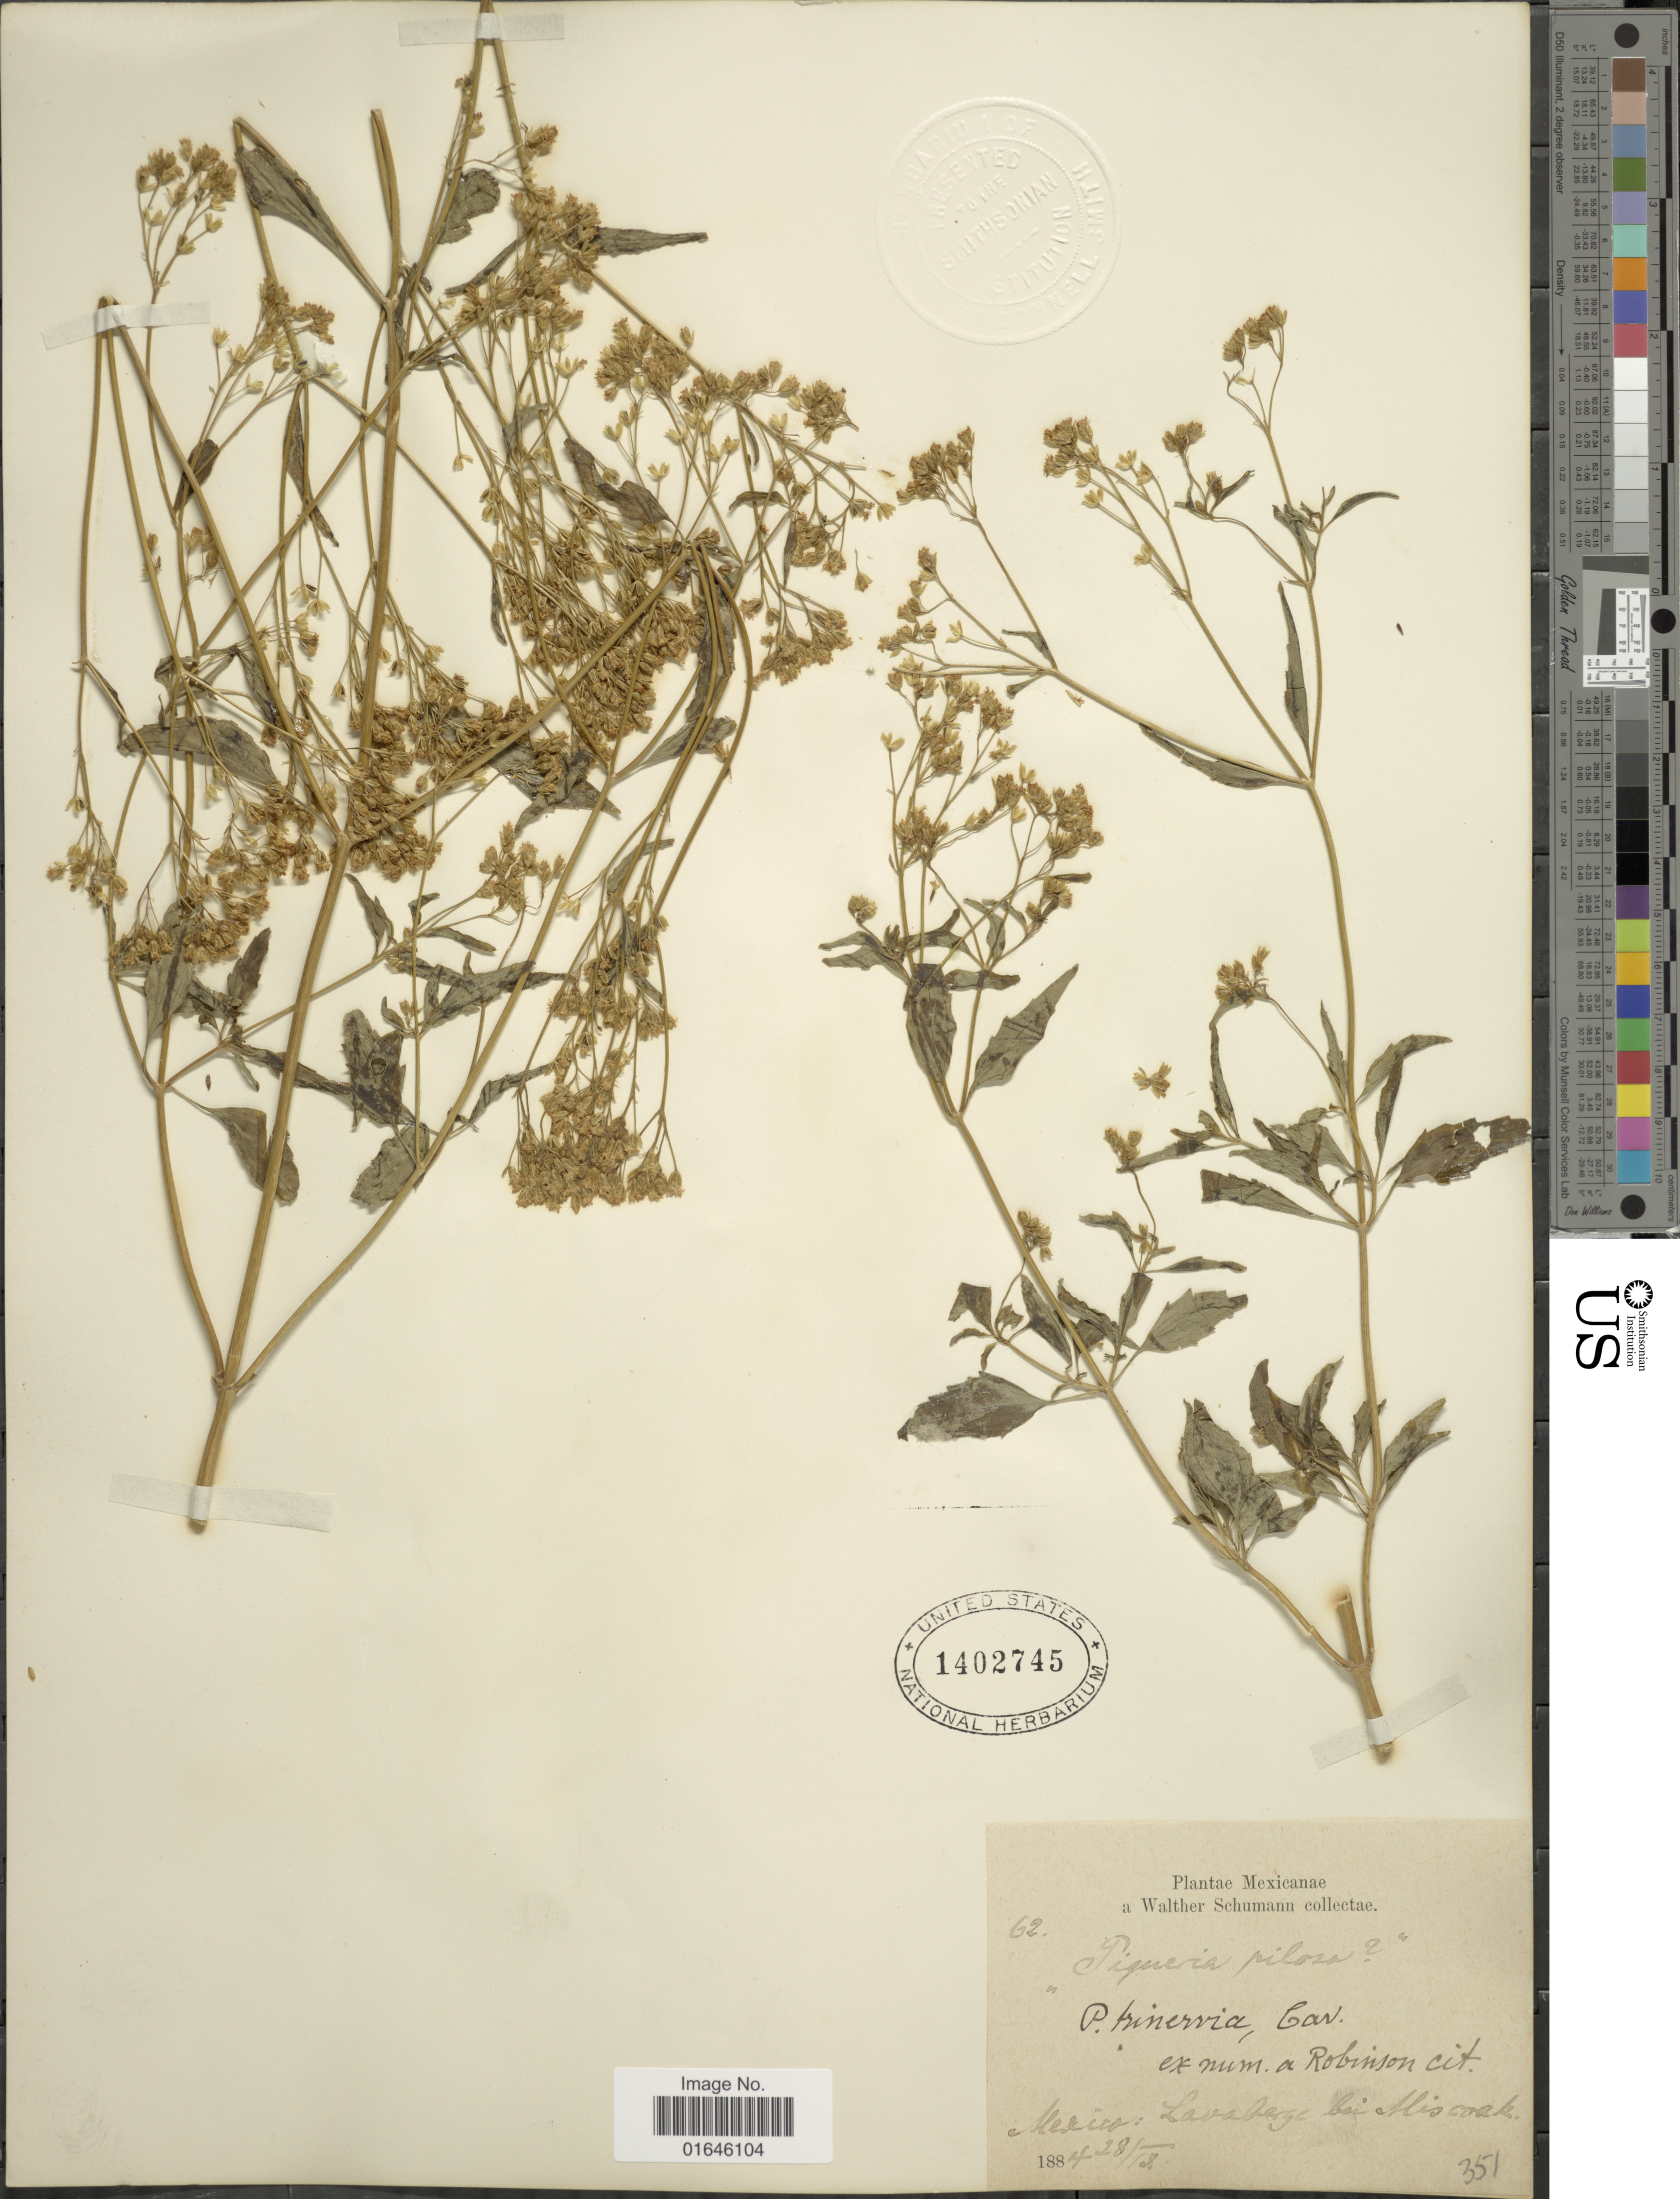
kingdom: Plantae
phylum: Tracheophyta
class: Magnoliopsida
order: Asterales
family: Asteraceae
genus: Piqueria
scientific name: Piqueria trinervia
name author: Cav.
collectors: W. Schumann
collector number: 62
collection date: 1884-10-28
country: Mexico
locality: Lavaberge bei Miscoak [interpreted]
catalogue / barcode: US 1402745